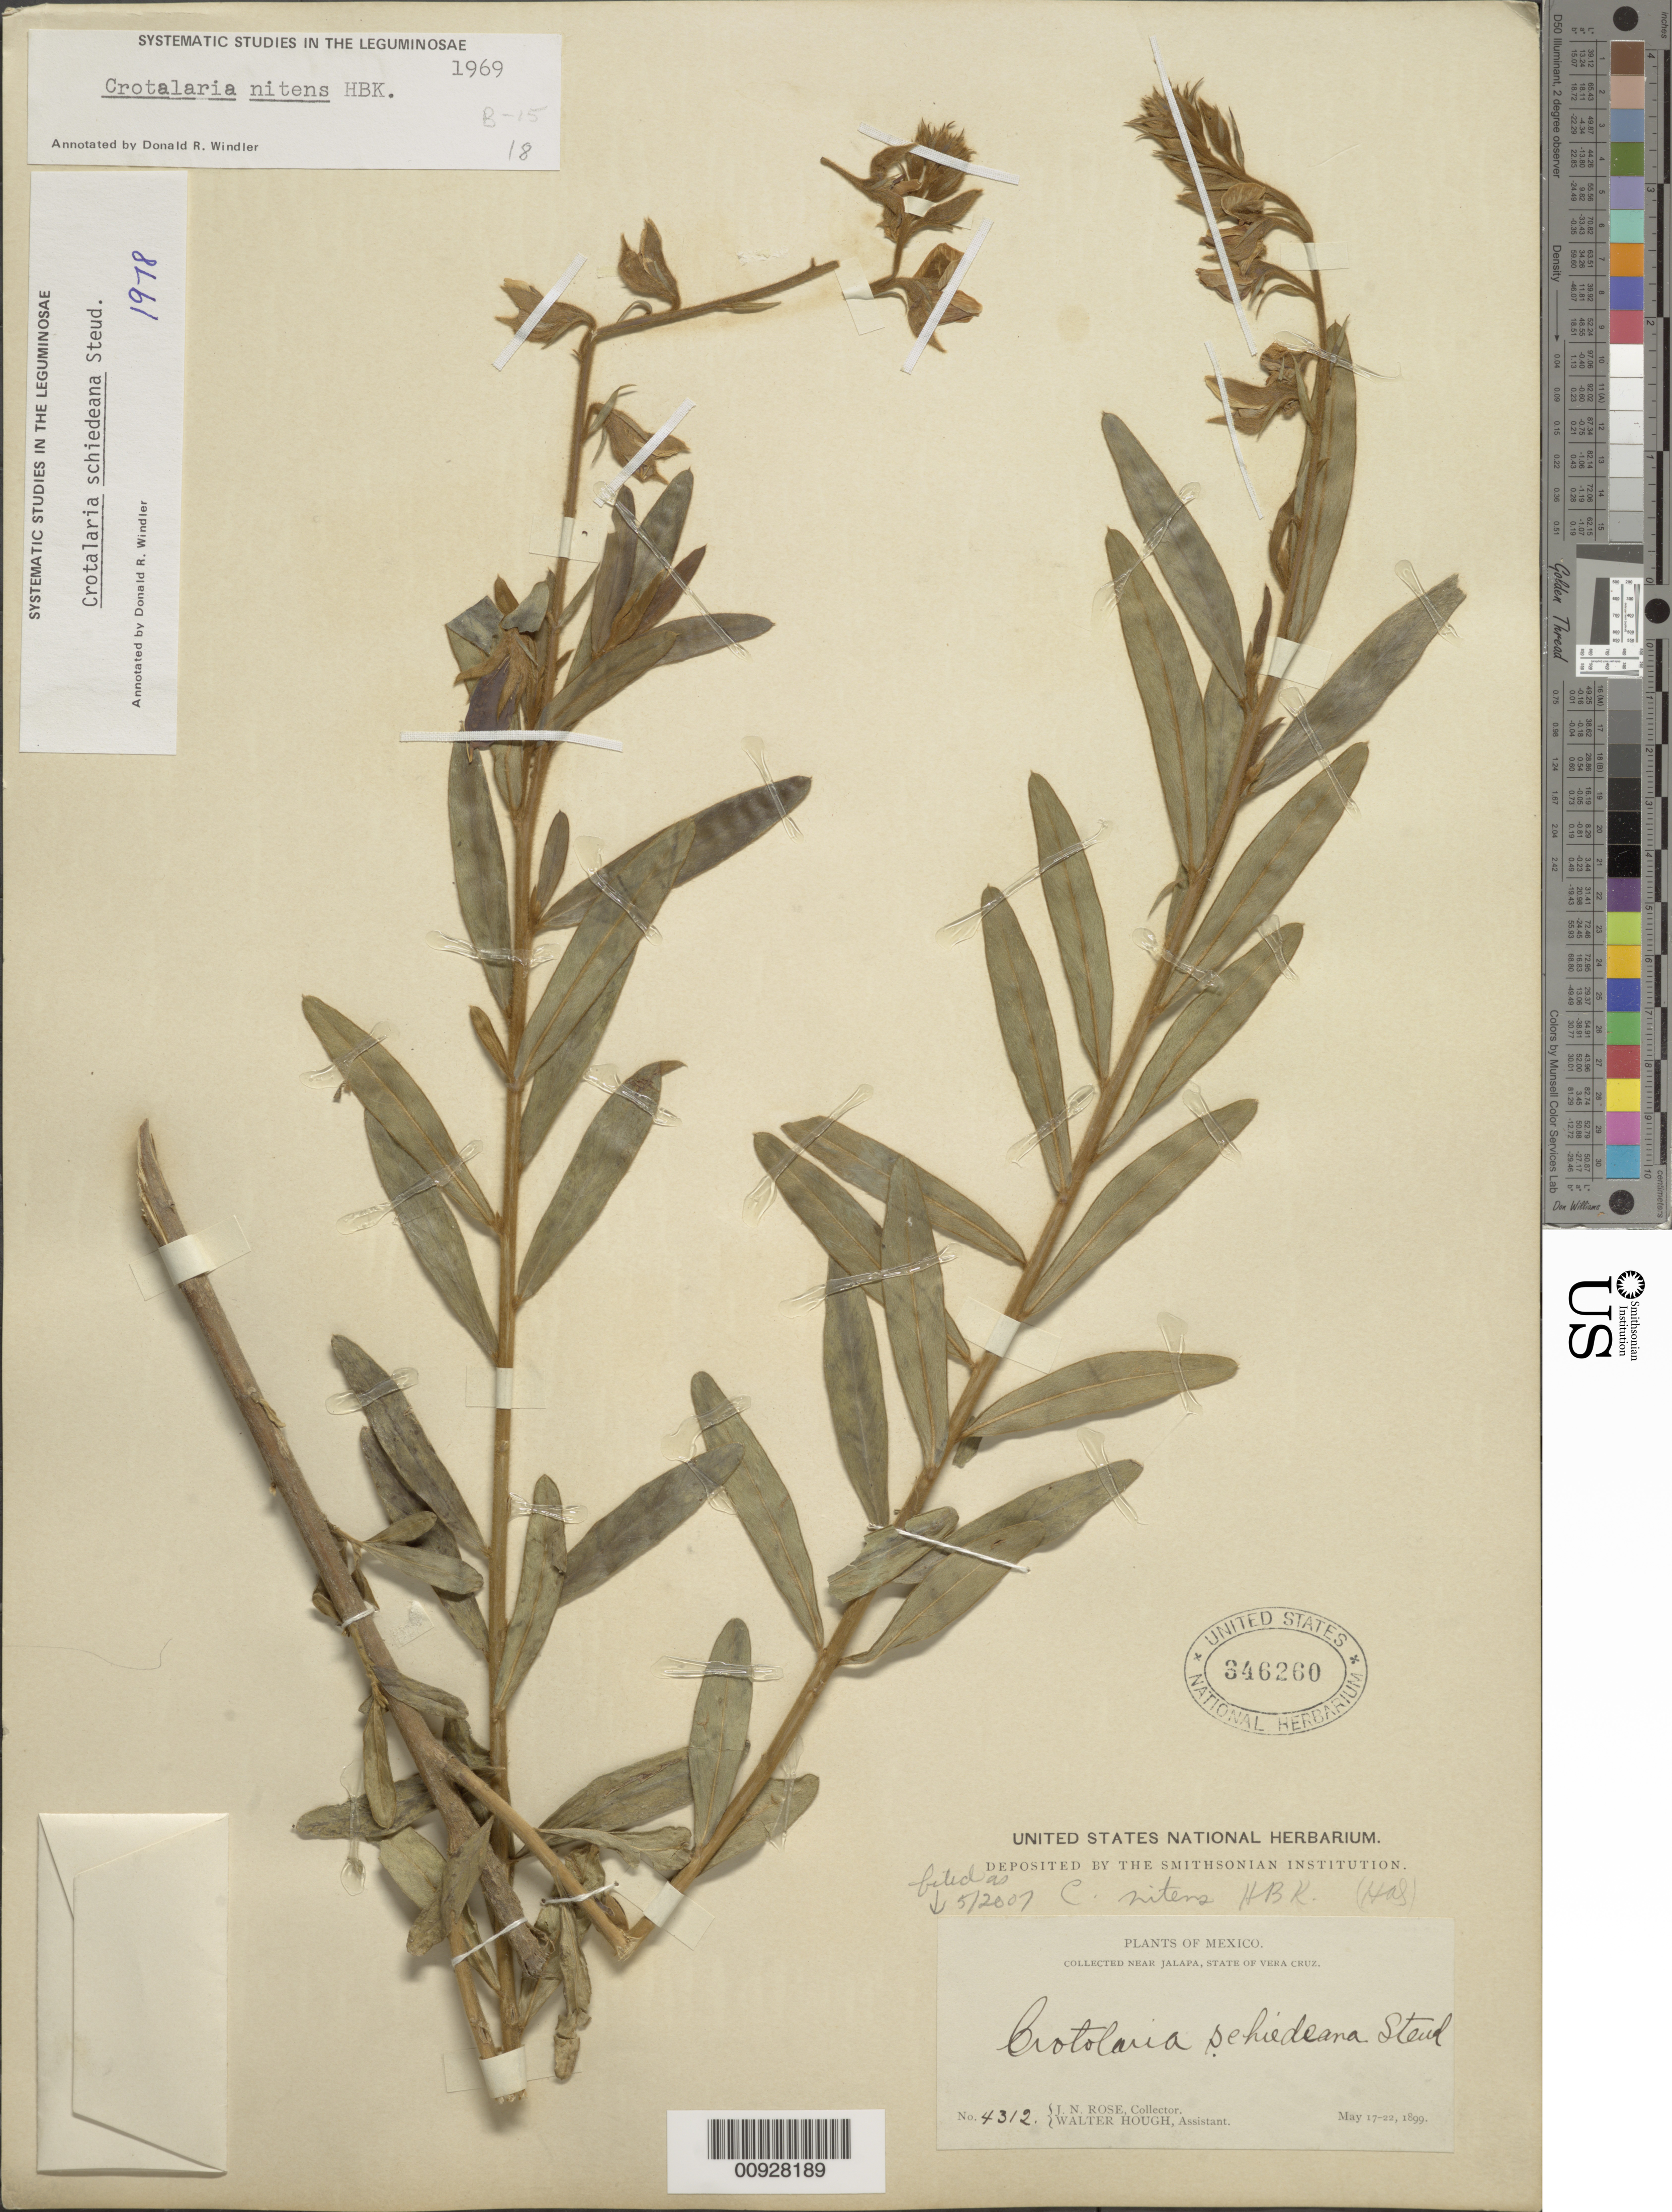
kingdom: Plantae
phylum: Tracheophyta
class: Magnoliopsida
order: Fabales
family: Fabaceae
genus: Crotalaria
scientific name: Crotalaria schiedeana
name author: Steud.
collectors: J. N. Rose & W. Hough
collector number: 4312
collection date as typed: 17 May 1899 to 22 May 1899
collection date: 1899-05-17/1899-05-22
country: Mexico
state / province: Veracruz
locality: Near Jalapa, State of Veracruz.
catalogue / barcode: US 346260